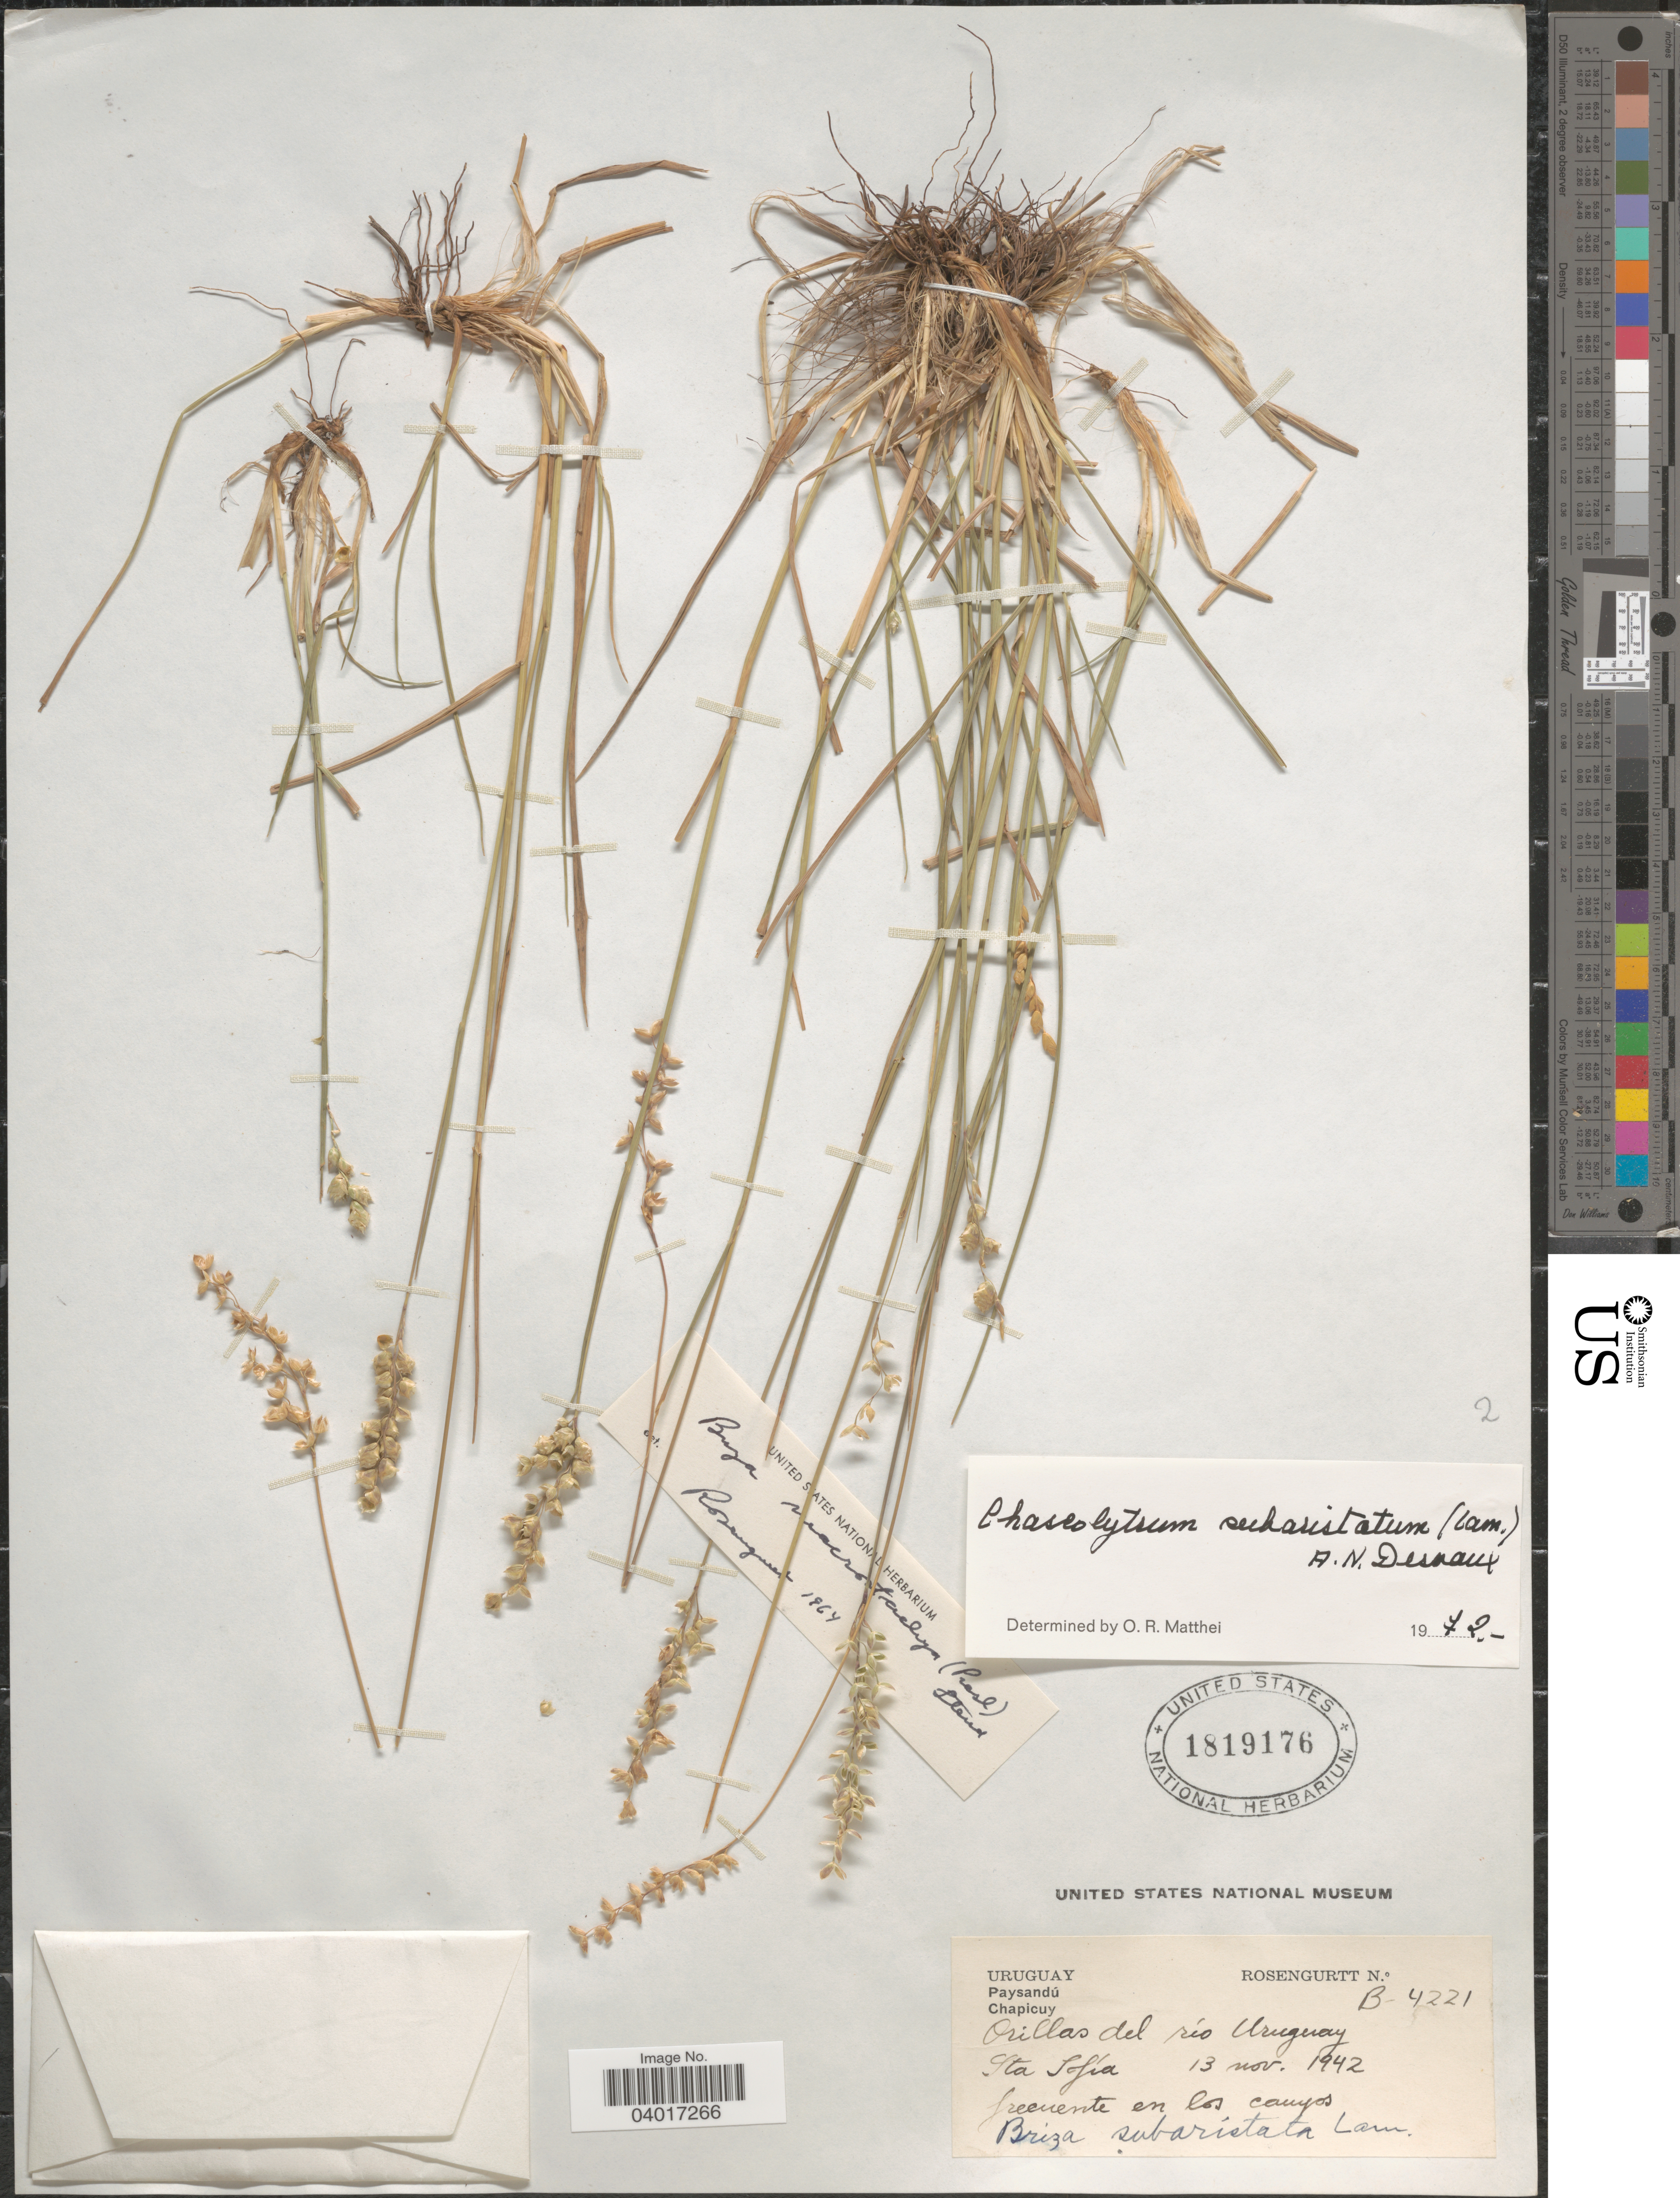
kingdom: Plantae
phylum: Tracheophyta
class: Liliopsida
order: Poales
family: Poaceae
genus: Chascolytrum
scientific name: Chascolytrum subaristatum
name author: (Lam.) Desv.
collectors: Rosengurtt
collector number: B-4221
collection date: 1942-11-13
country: Uruguay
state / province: Paysandu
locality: Chapicuy. Orillas del río Uruguay Sta. Sofía.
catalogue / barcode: US 1819176